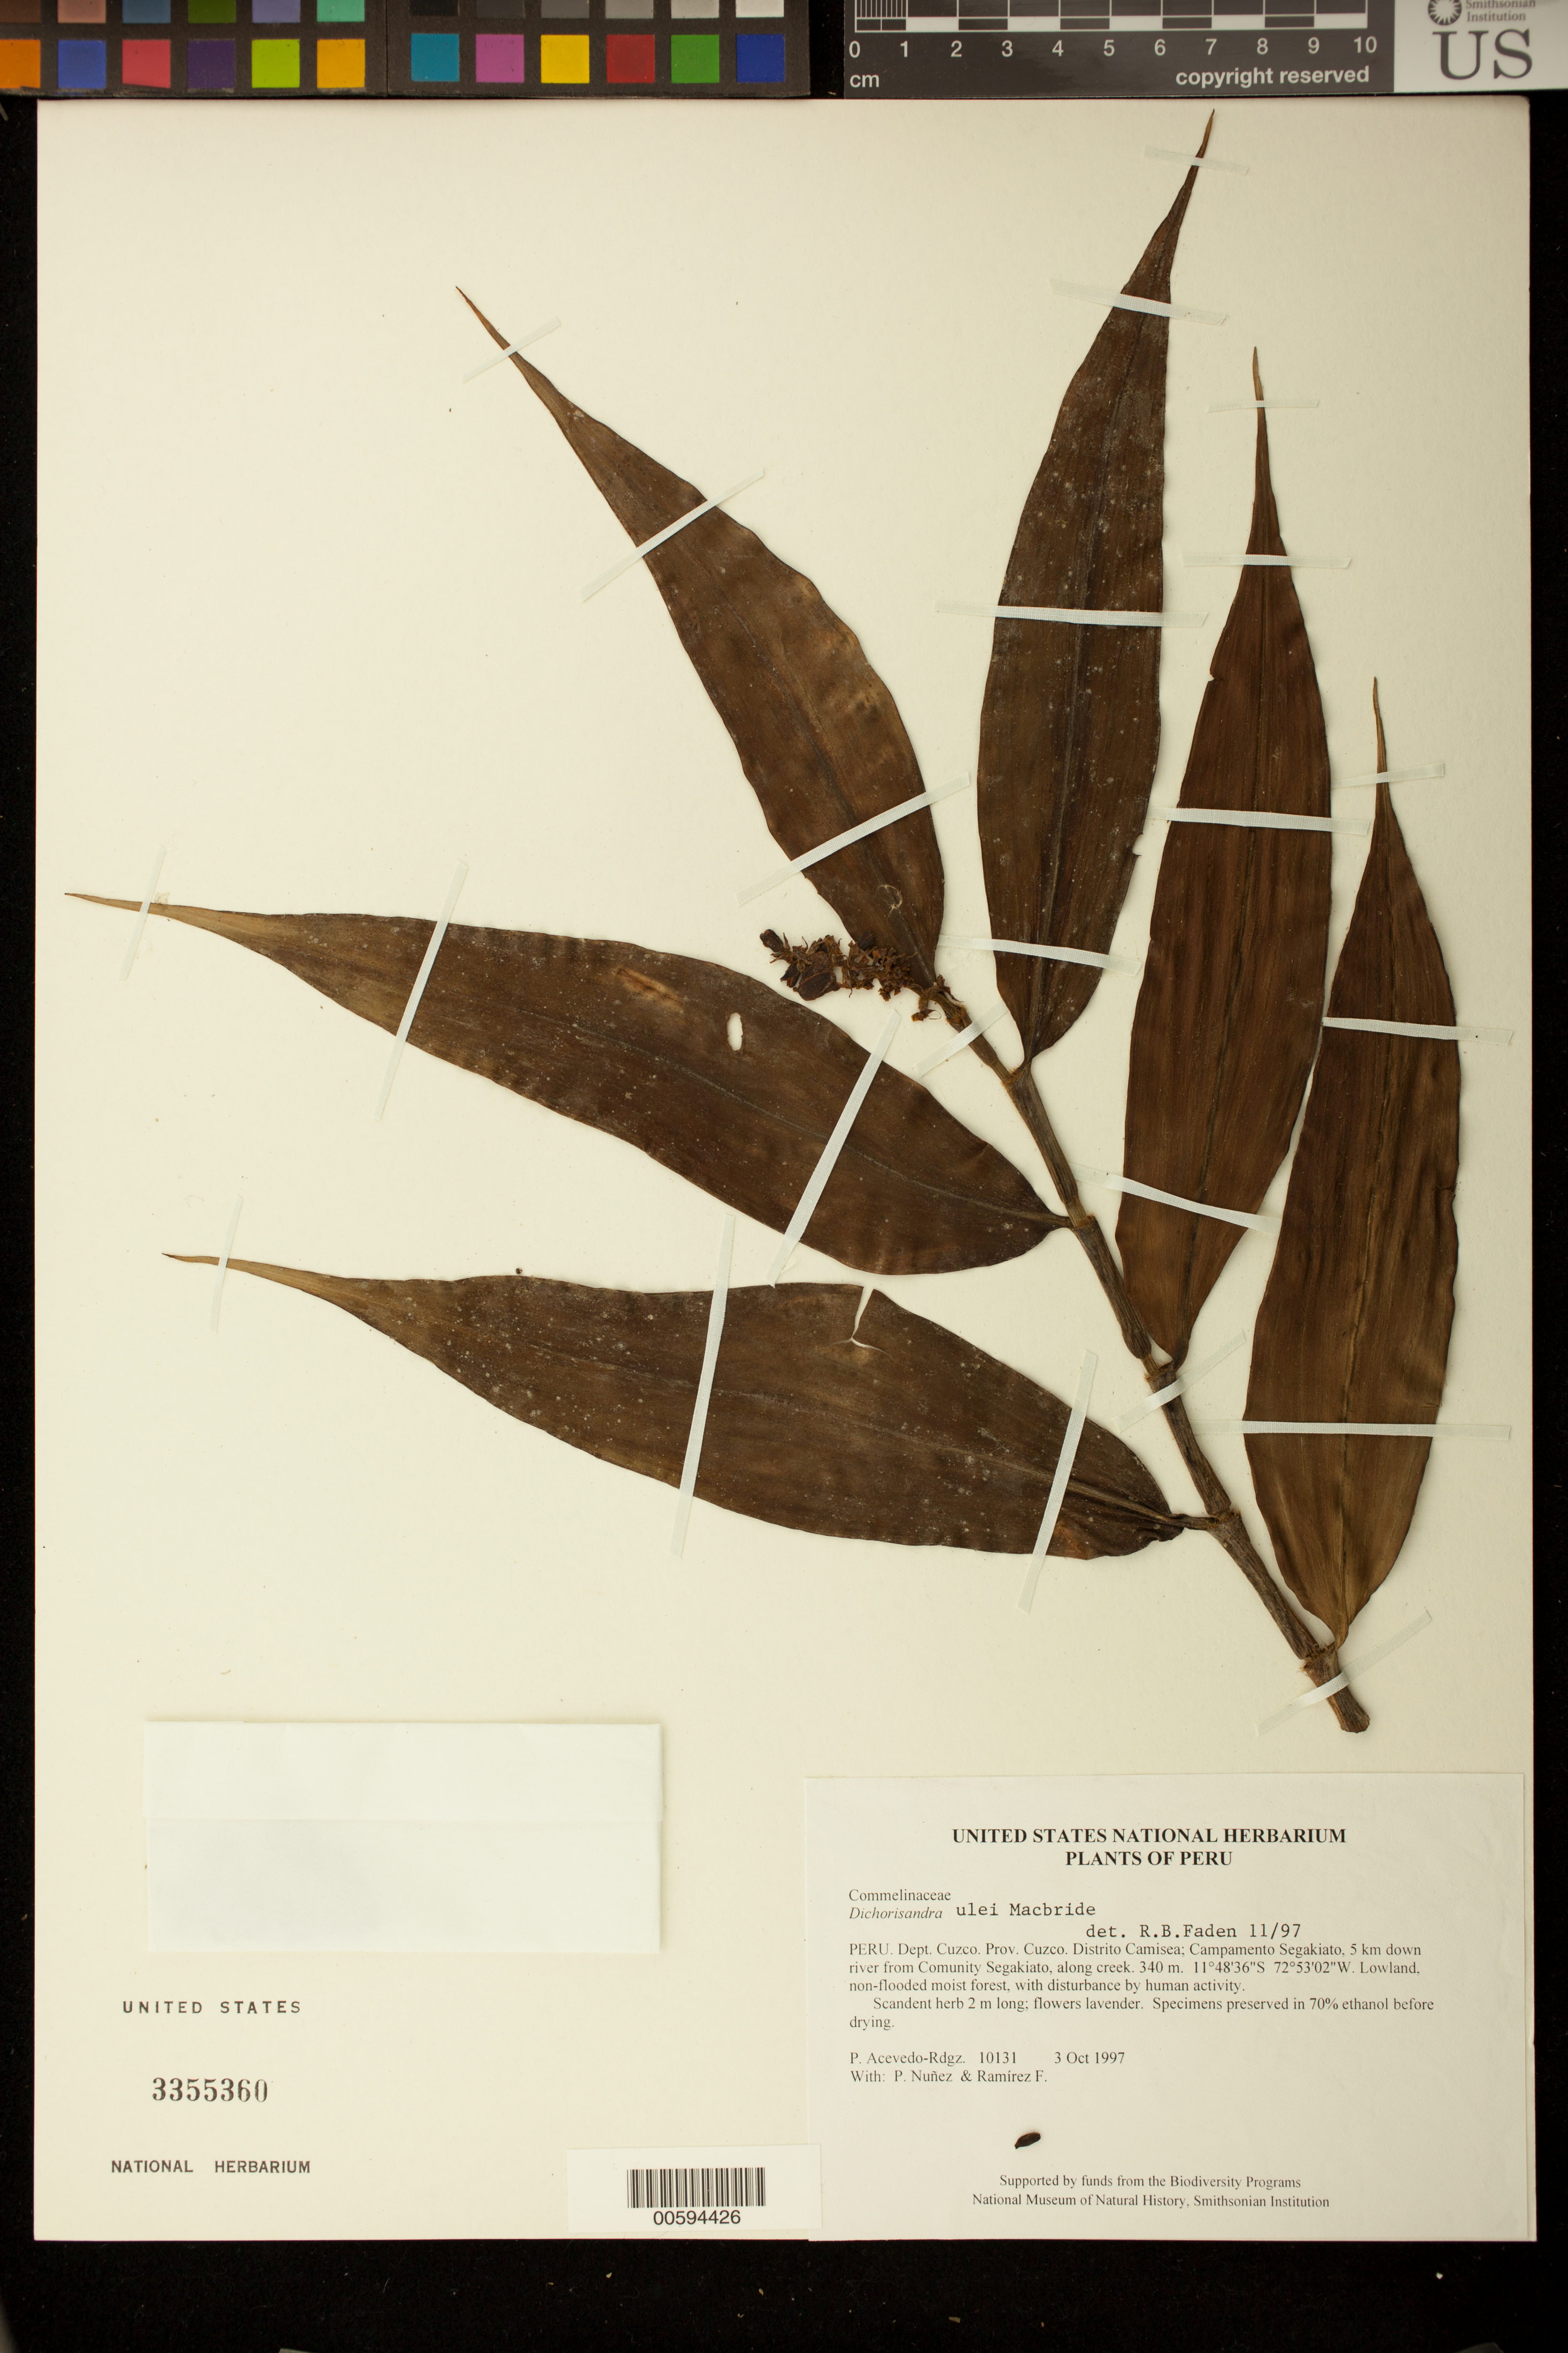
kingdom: Plantae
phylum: Tracheophyta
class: Liliopsida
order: Commelinales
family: Commelinaceae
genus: Dichorisandra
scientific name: Dichorisandra ulei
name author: J.F. Macbr.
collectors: P. Acevedo-Rodr., P. Nuñez V. & F. Ramirez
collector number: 10131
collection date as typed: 03 Oct 1997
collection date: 1997-10-03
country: Peru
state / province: Cusco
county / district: Cusco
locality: Distrito Camisea; Campamento Segakiato, 5 km down river from Comunity Segakiato, along creek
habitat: Lowland, non-flooded moist forest, with disturbance by human activity.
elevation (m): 340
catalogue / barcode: US 3355360